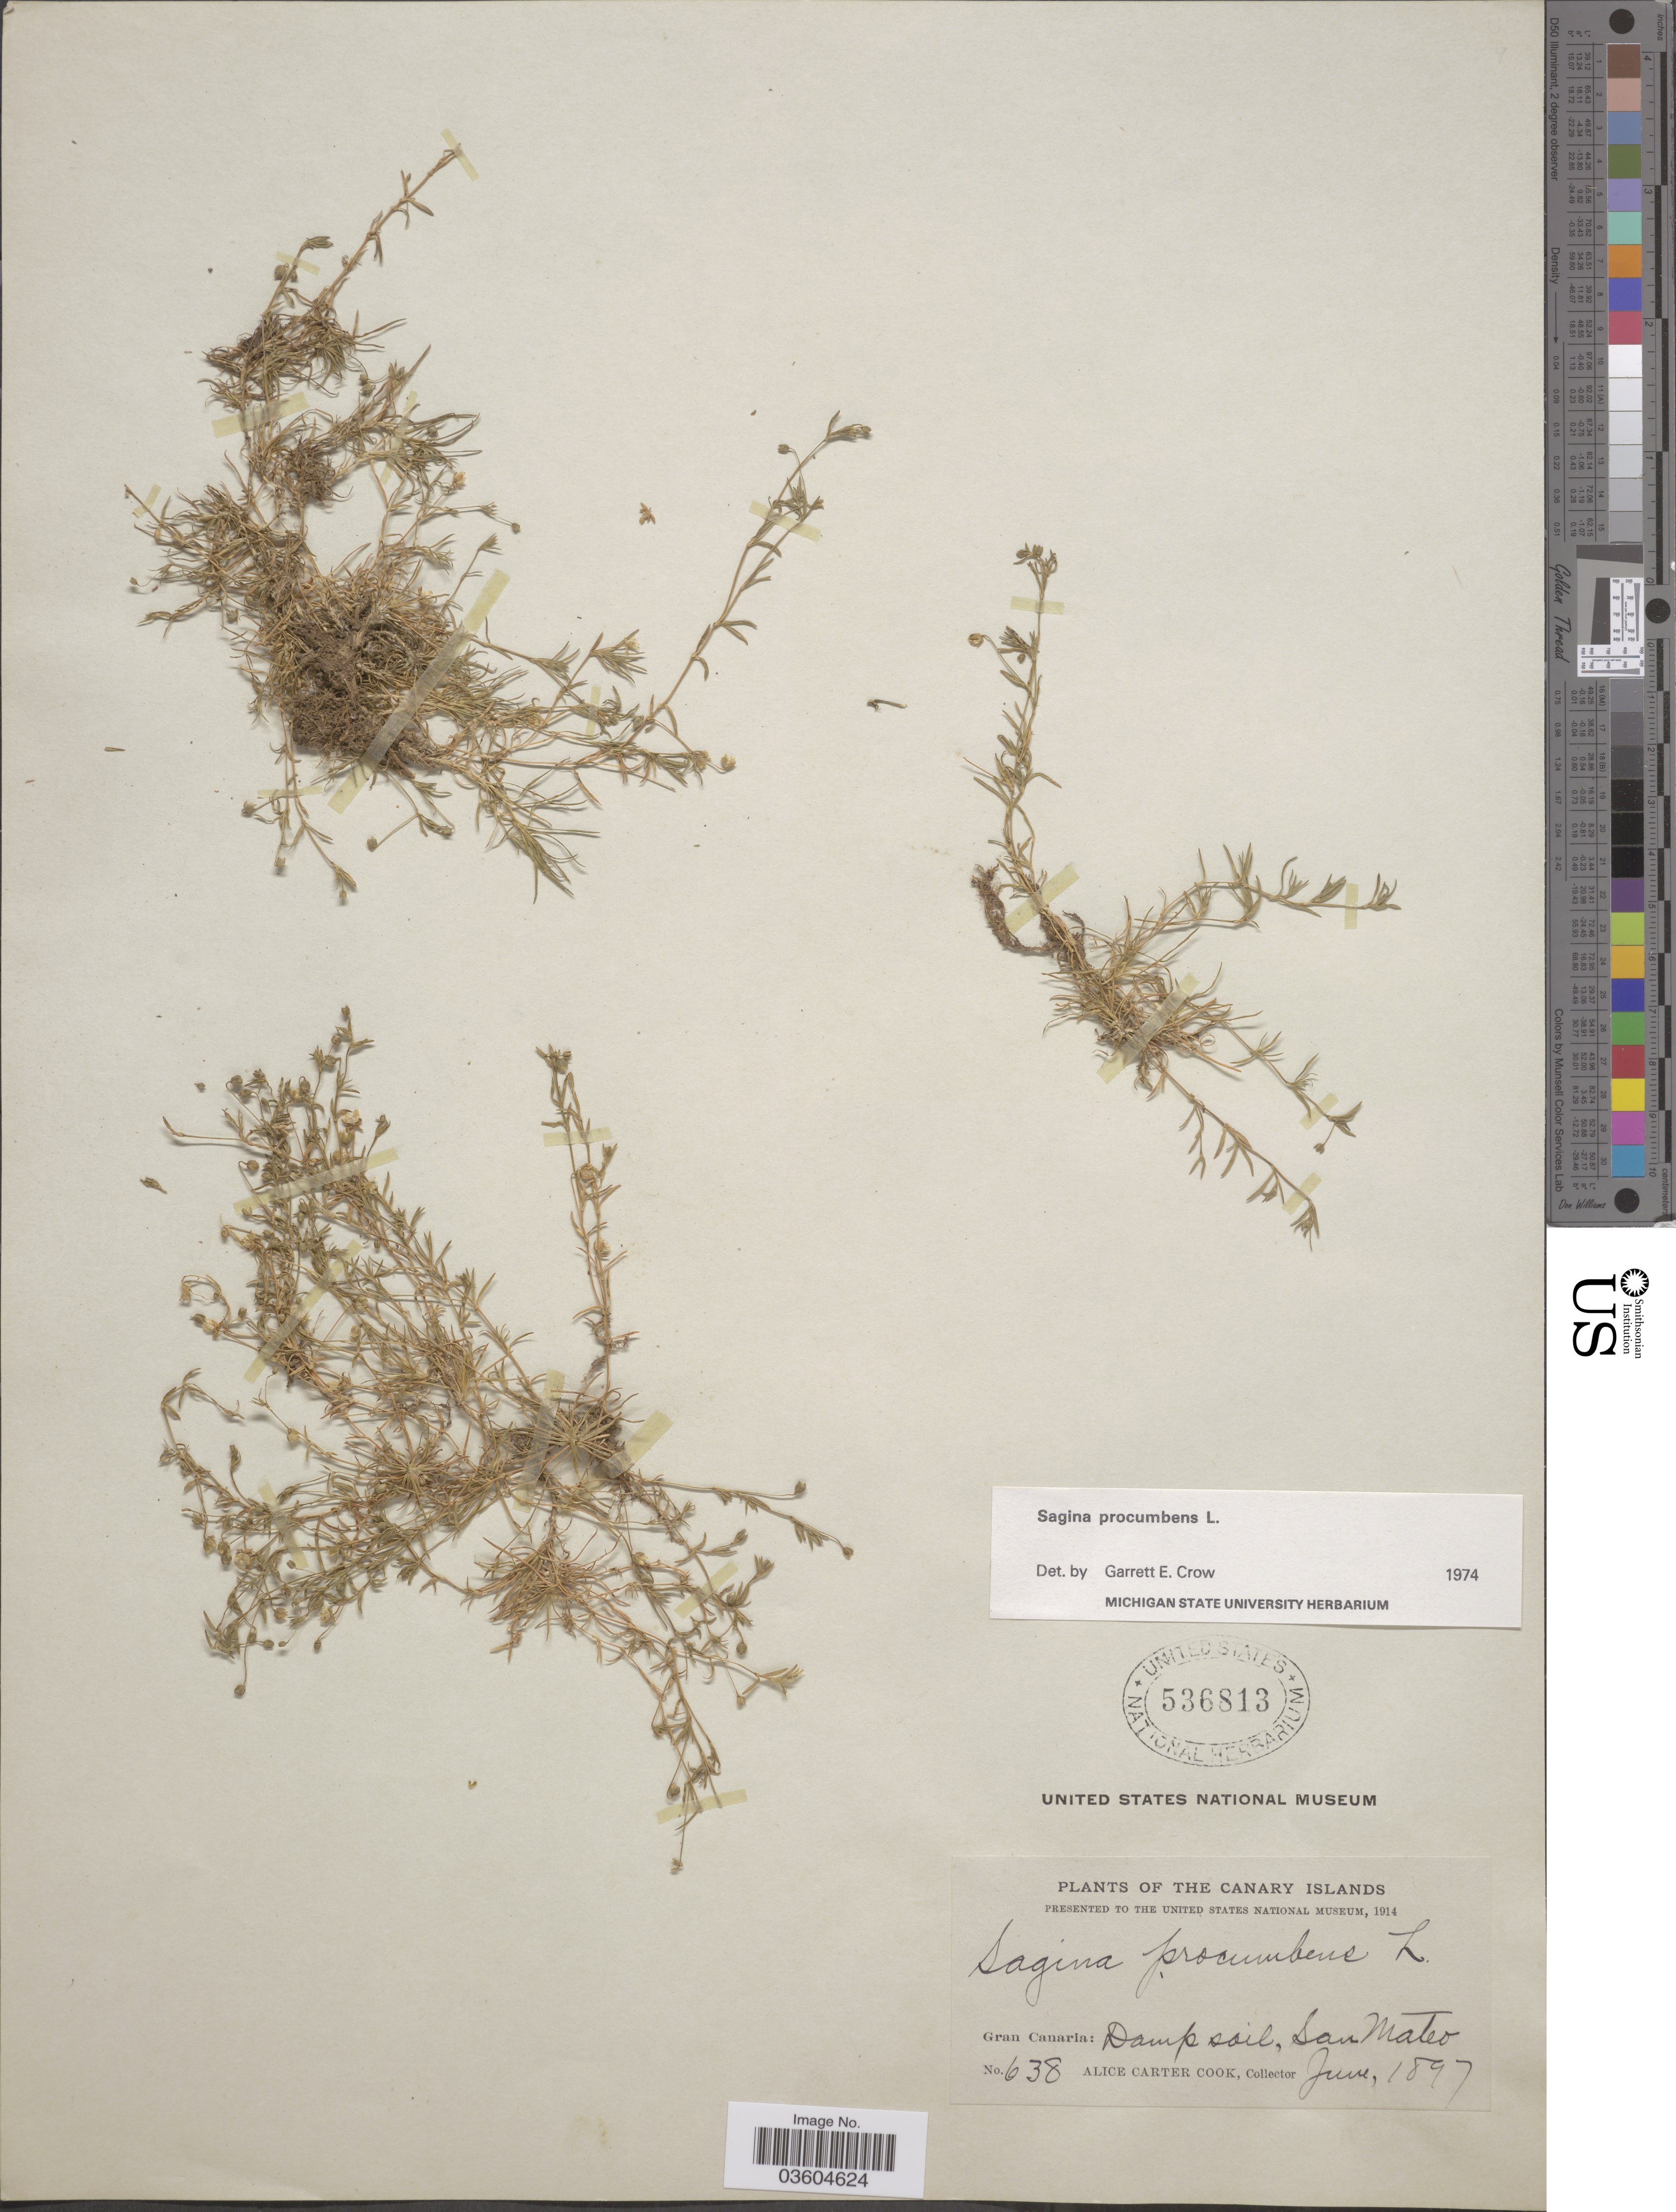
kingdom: Plantae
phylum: Tracheophyta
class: Magnoliopsida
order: Caryophyllales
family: Caryophyllaceae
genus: Sagina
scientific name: Sagina procumbens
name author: L.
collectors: Alice C. Cook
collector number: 638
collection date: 1897-06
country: Spain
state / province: Canarias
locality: The Canary Islands. Gran Canaria: San Mateo.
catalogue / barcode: US 536813